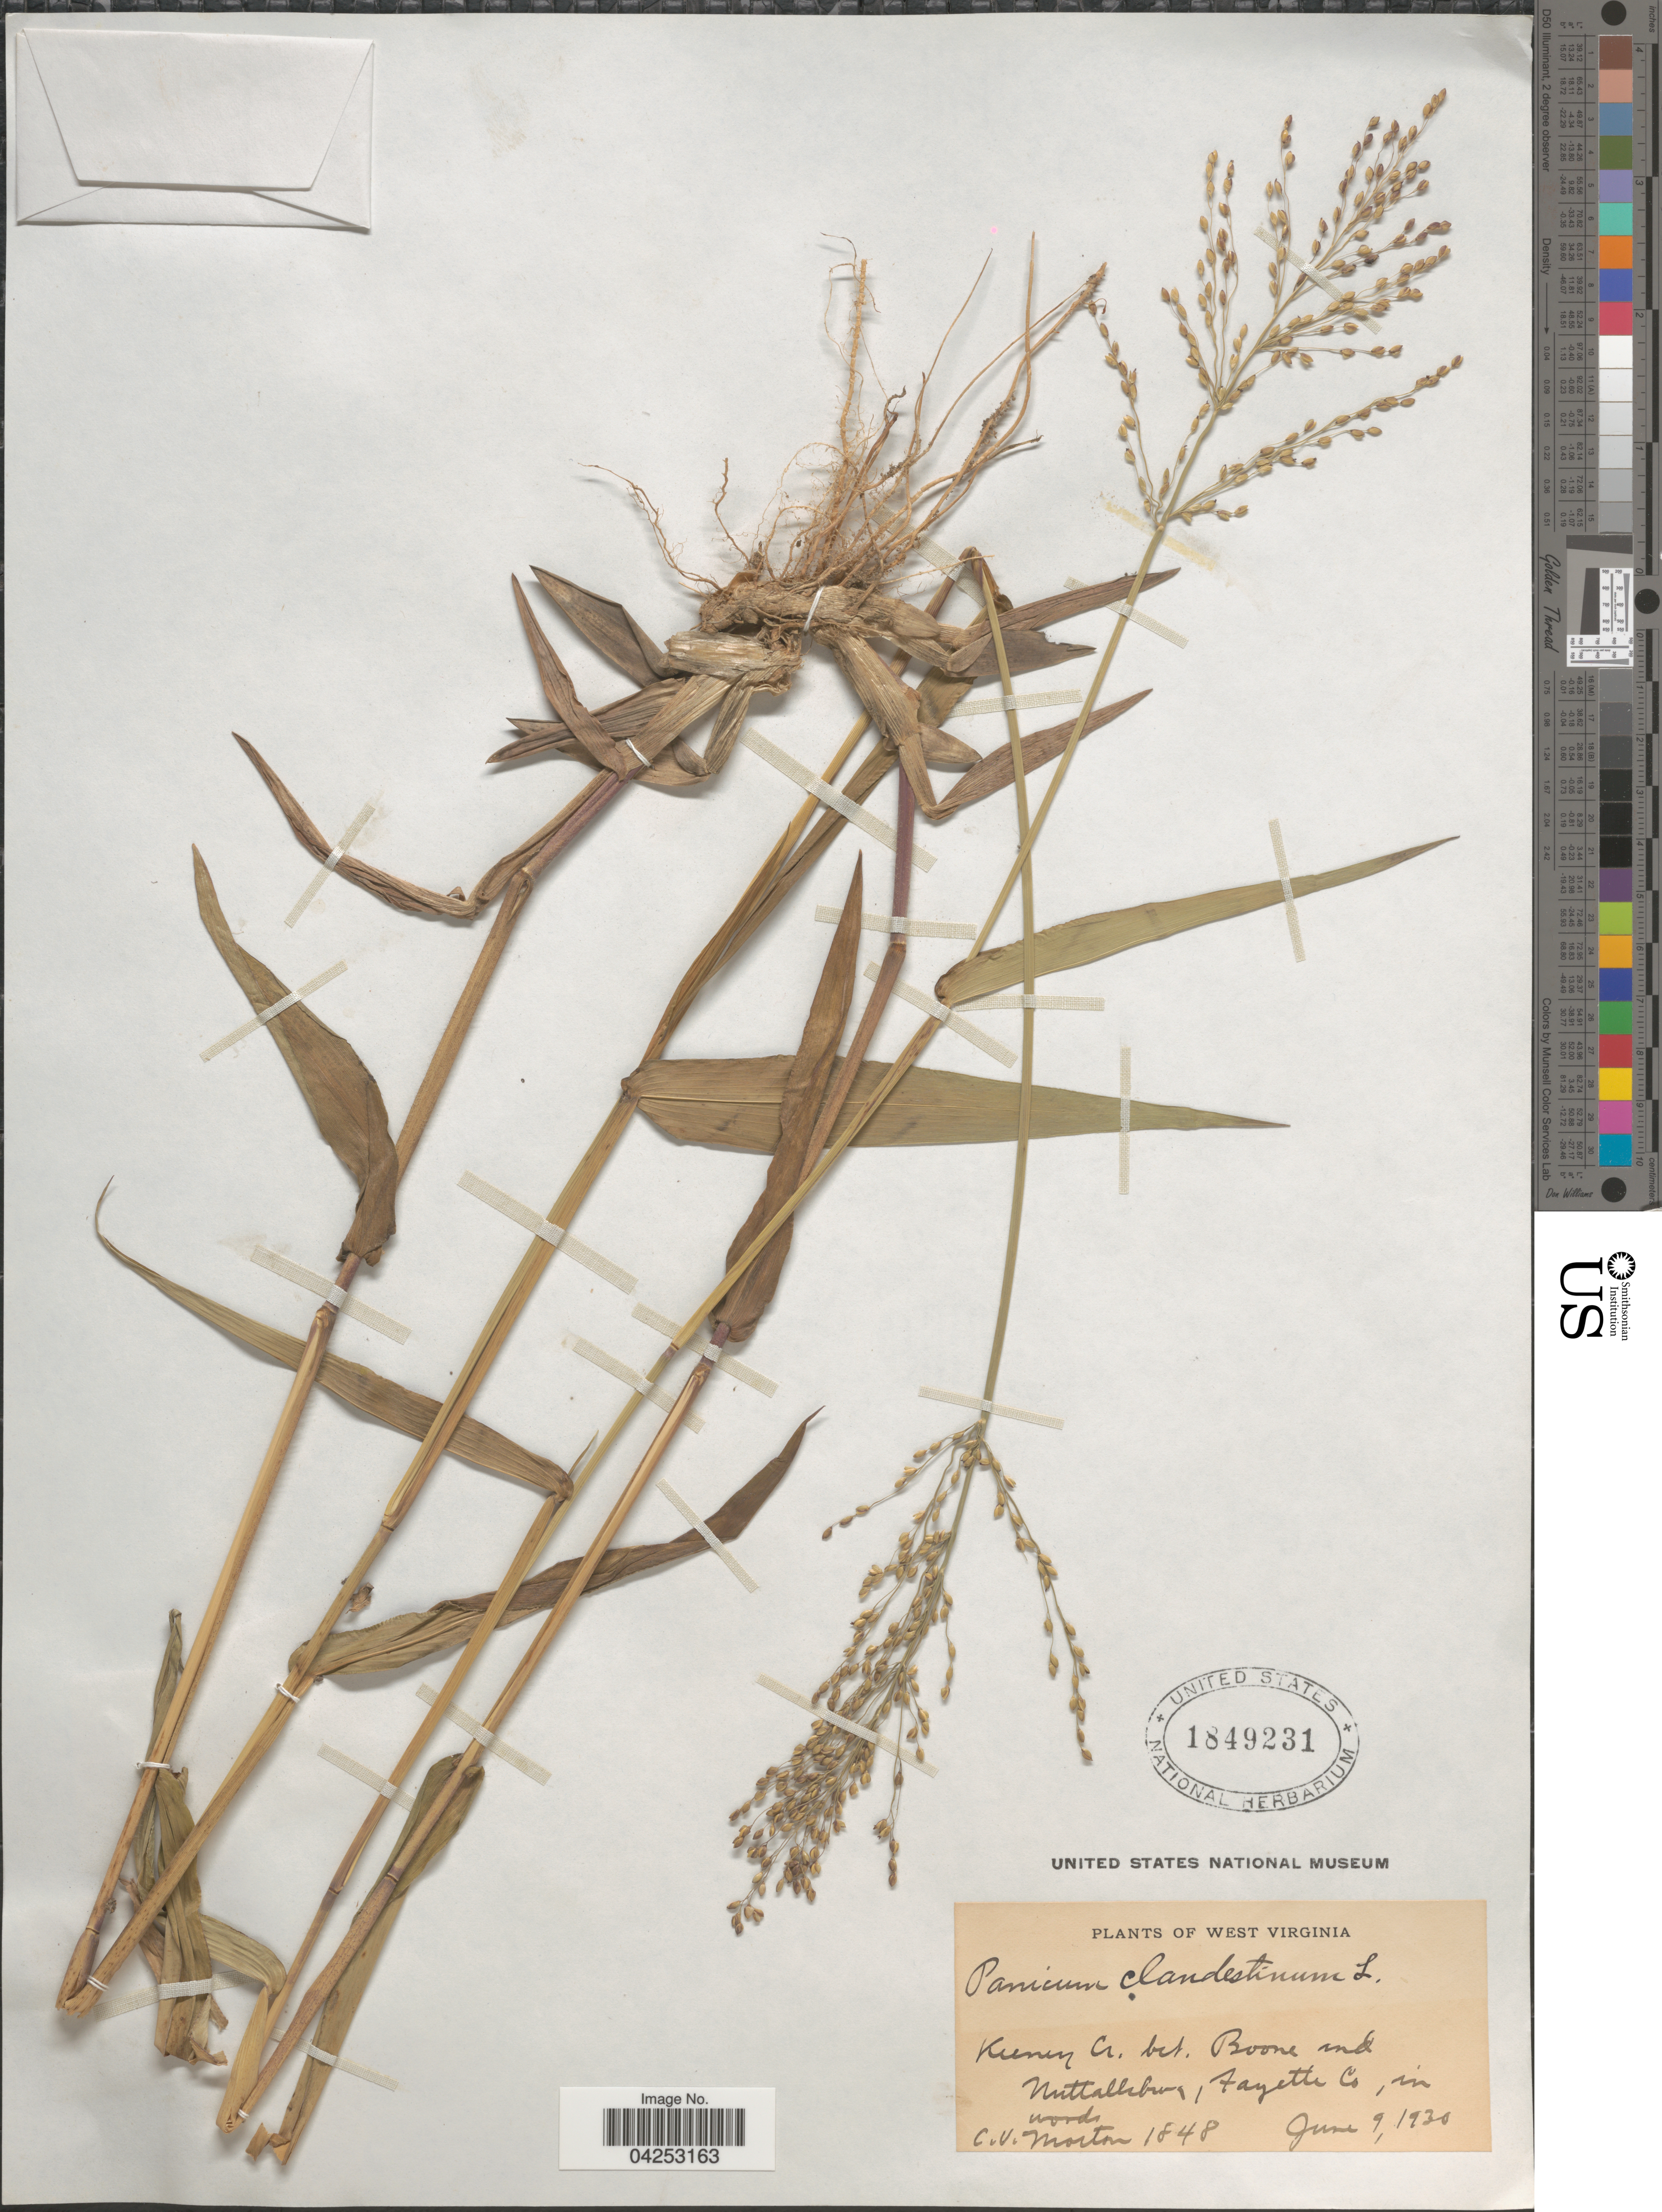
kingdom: Plantae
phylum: Tracheophyta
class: Liliopsida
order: Poales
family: Poaceae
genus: Dichanthelium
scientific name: Dichanthelium clandestinum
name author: (L.) Gould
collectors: C. V. Morton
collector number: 1848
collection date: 1930-06-09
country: United States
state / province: West Virginia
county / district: Fayette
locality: Keeney Cr. bet. Boone and Nuttallburg, Fayette Co.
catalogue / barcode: US 1849231